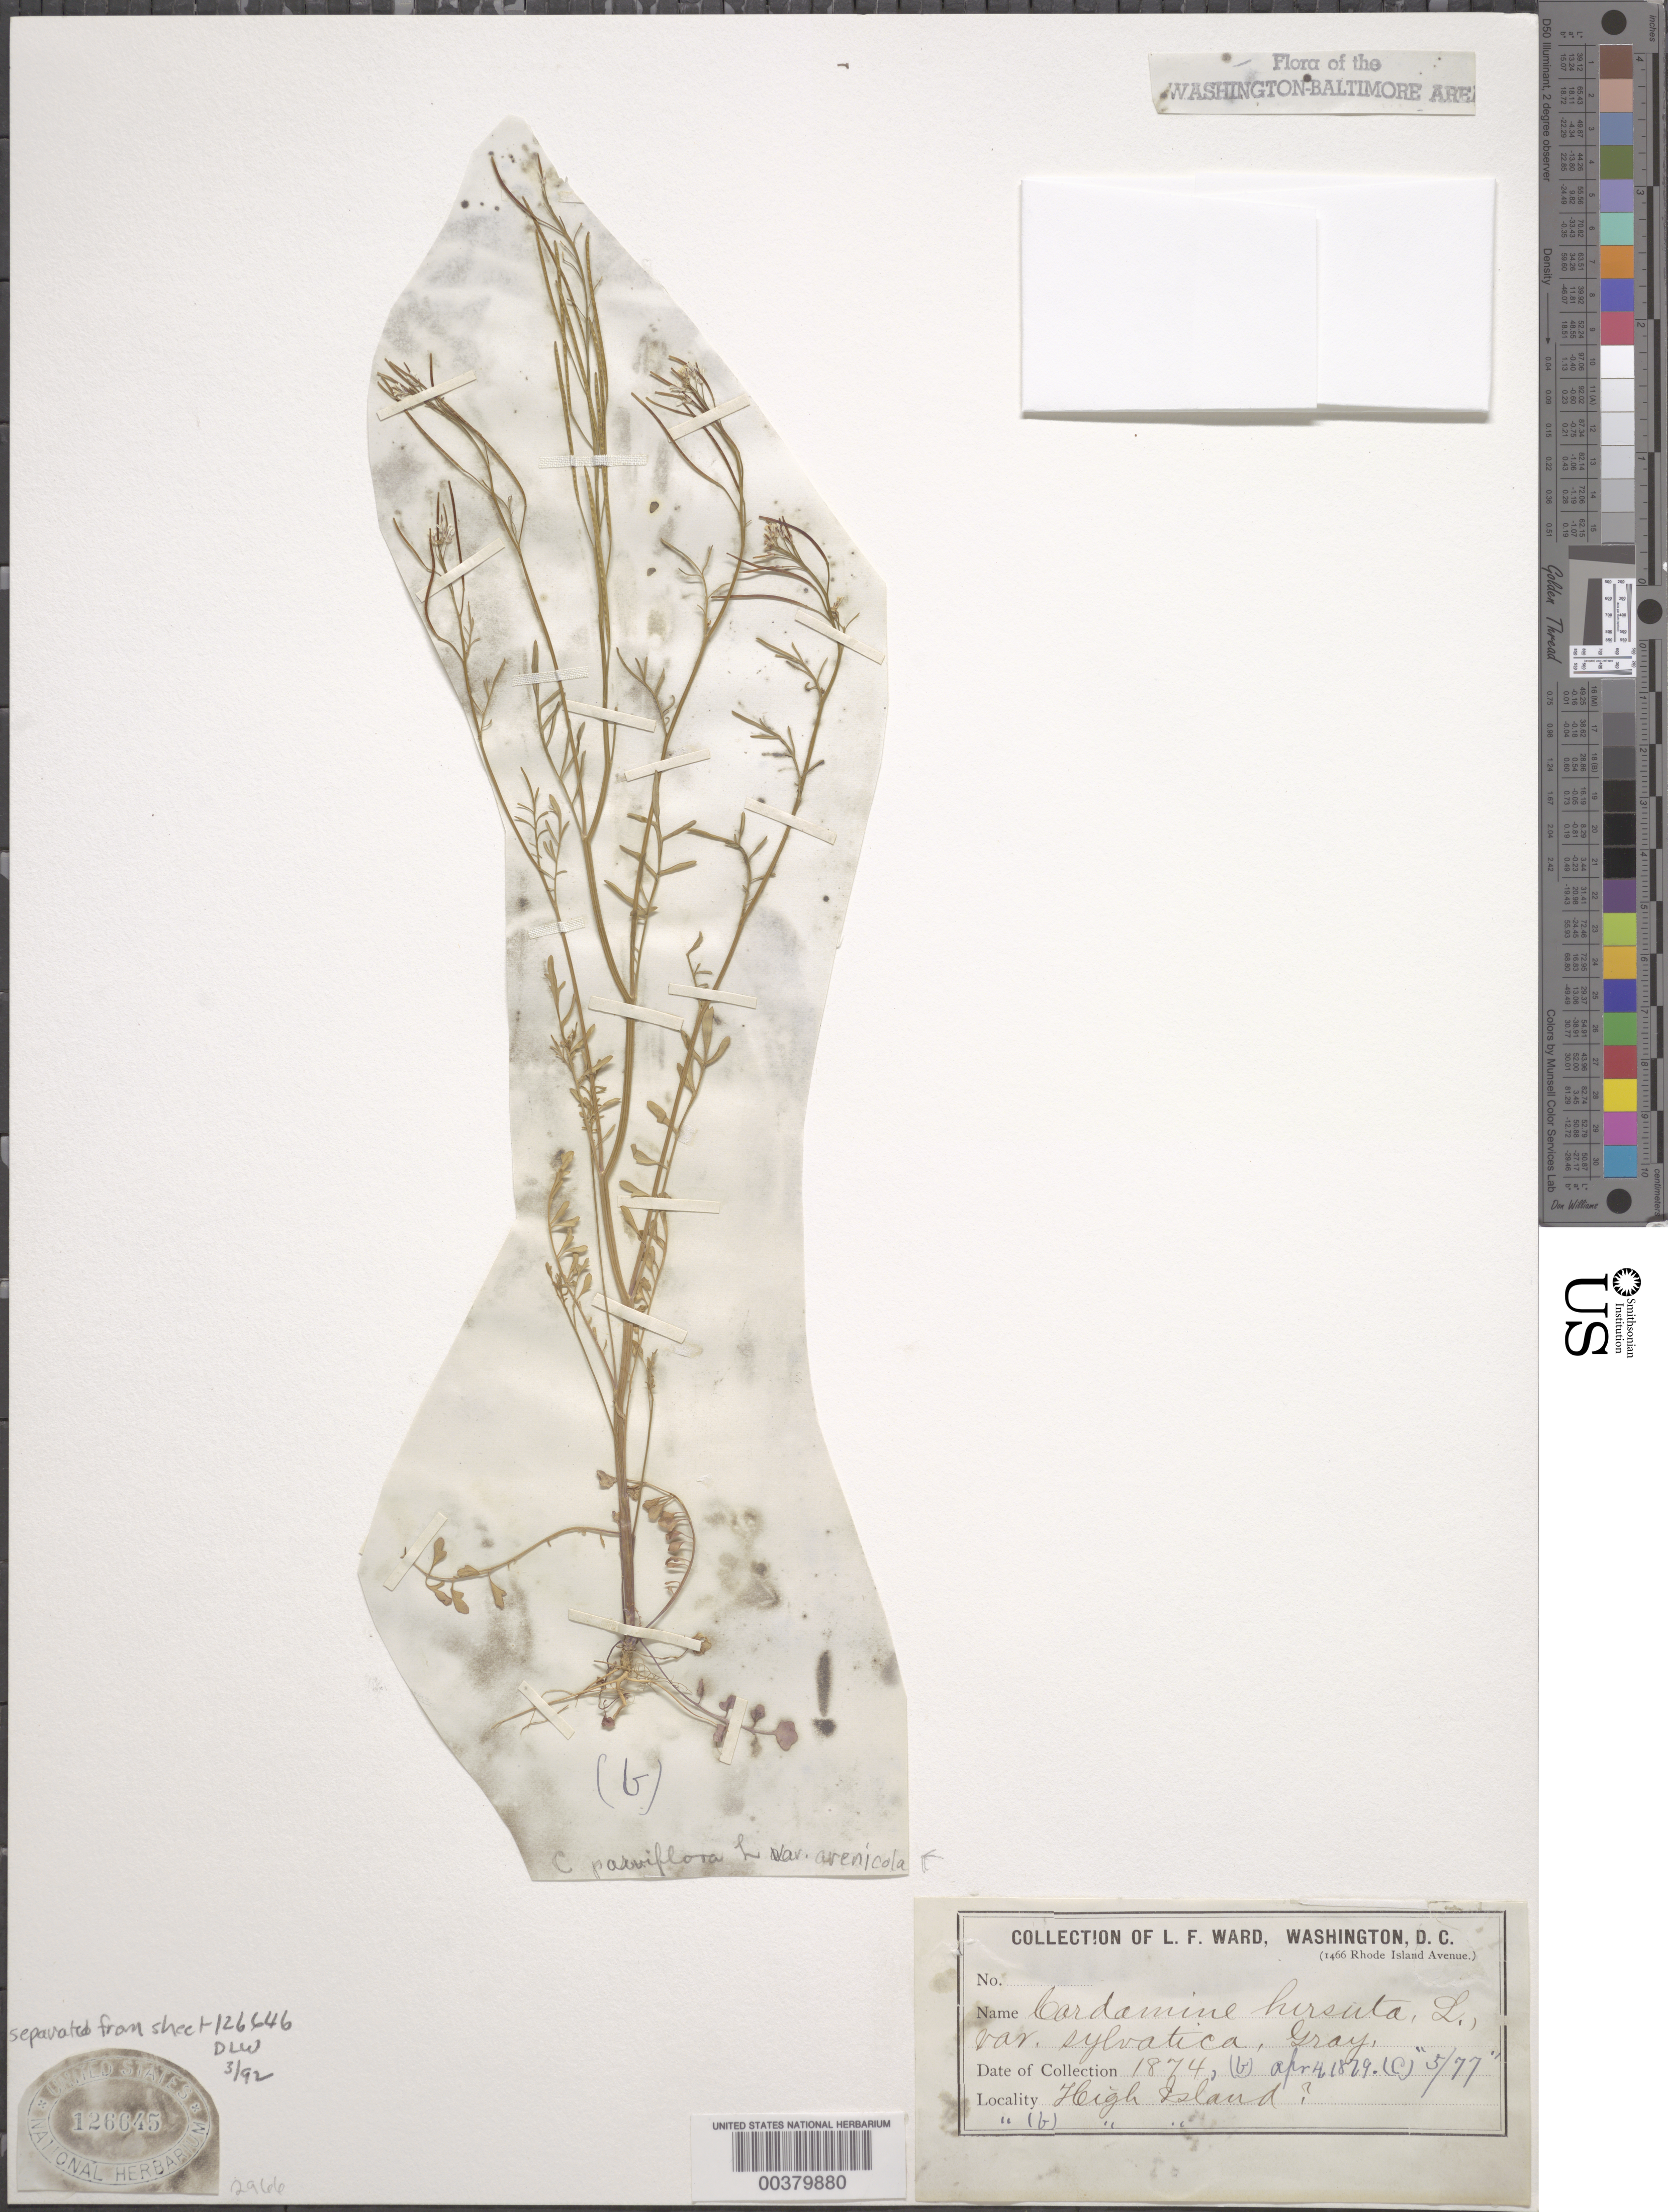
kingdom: Plantae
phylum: Tracheophyta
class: Magnoliopsida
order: Brassicales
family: Brassicaceae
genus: Cardamine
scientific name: Cardamine parviflora var. arenicola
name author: (Britton) O.E. Schulz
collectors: L. F. Ward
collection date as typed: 04 Apr 1879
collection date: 1879-04-04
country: United States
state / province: Maryland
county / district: Montgomery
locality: High Island C. & O. Canal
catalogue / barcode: US 126645